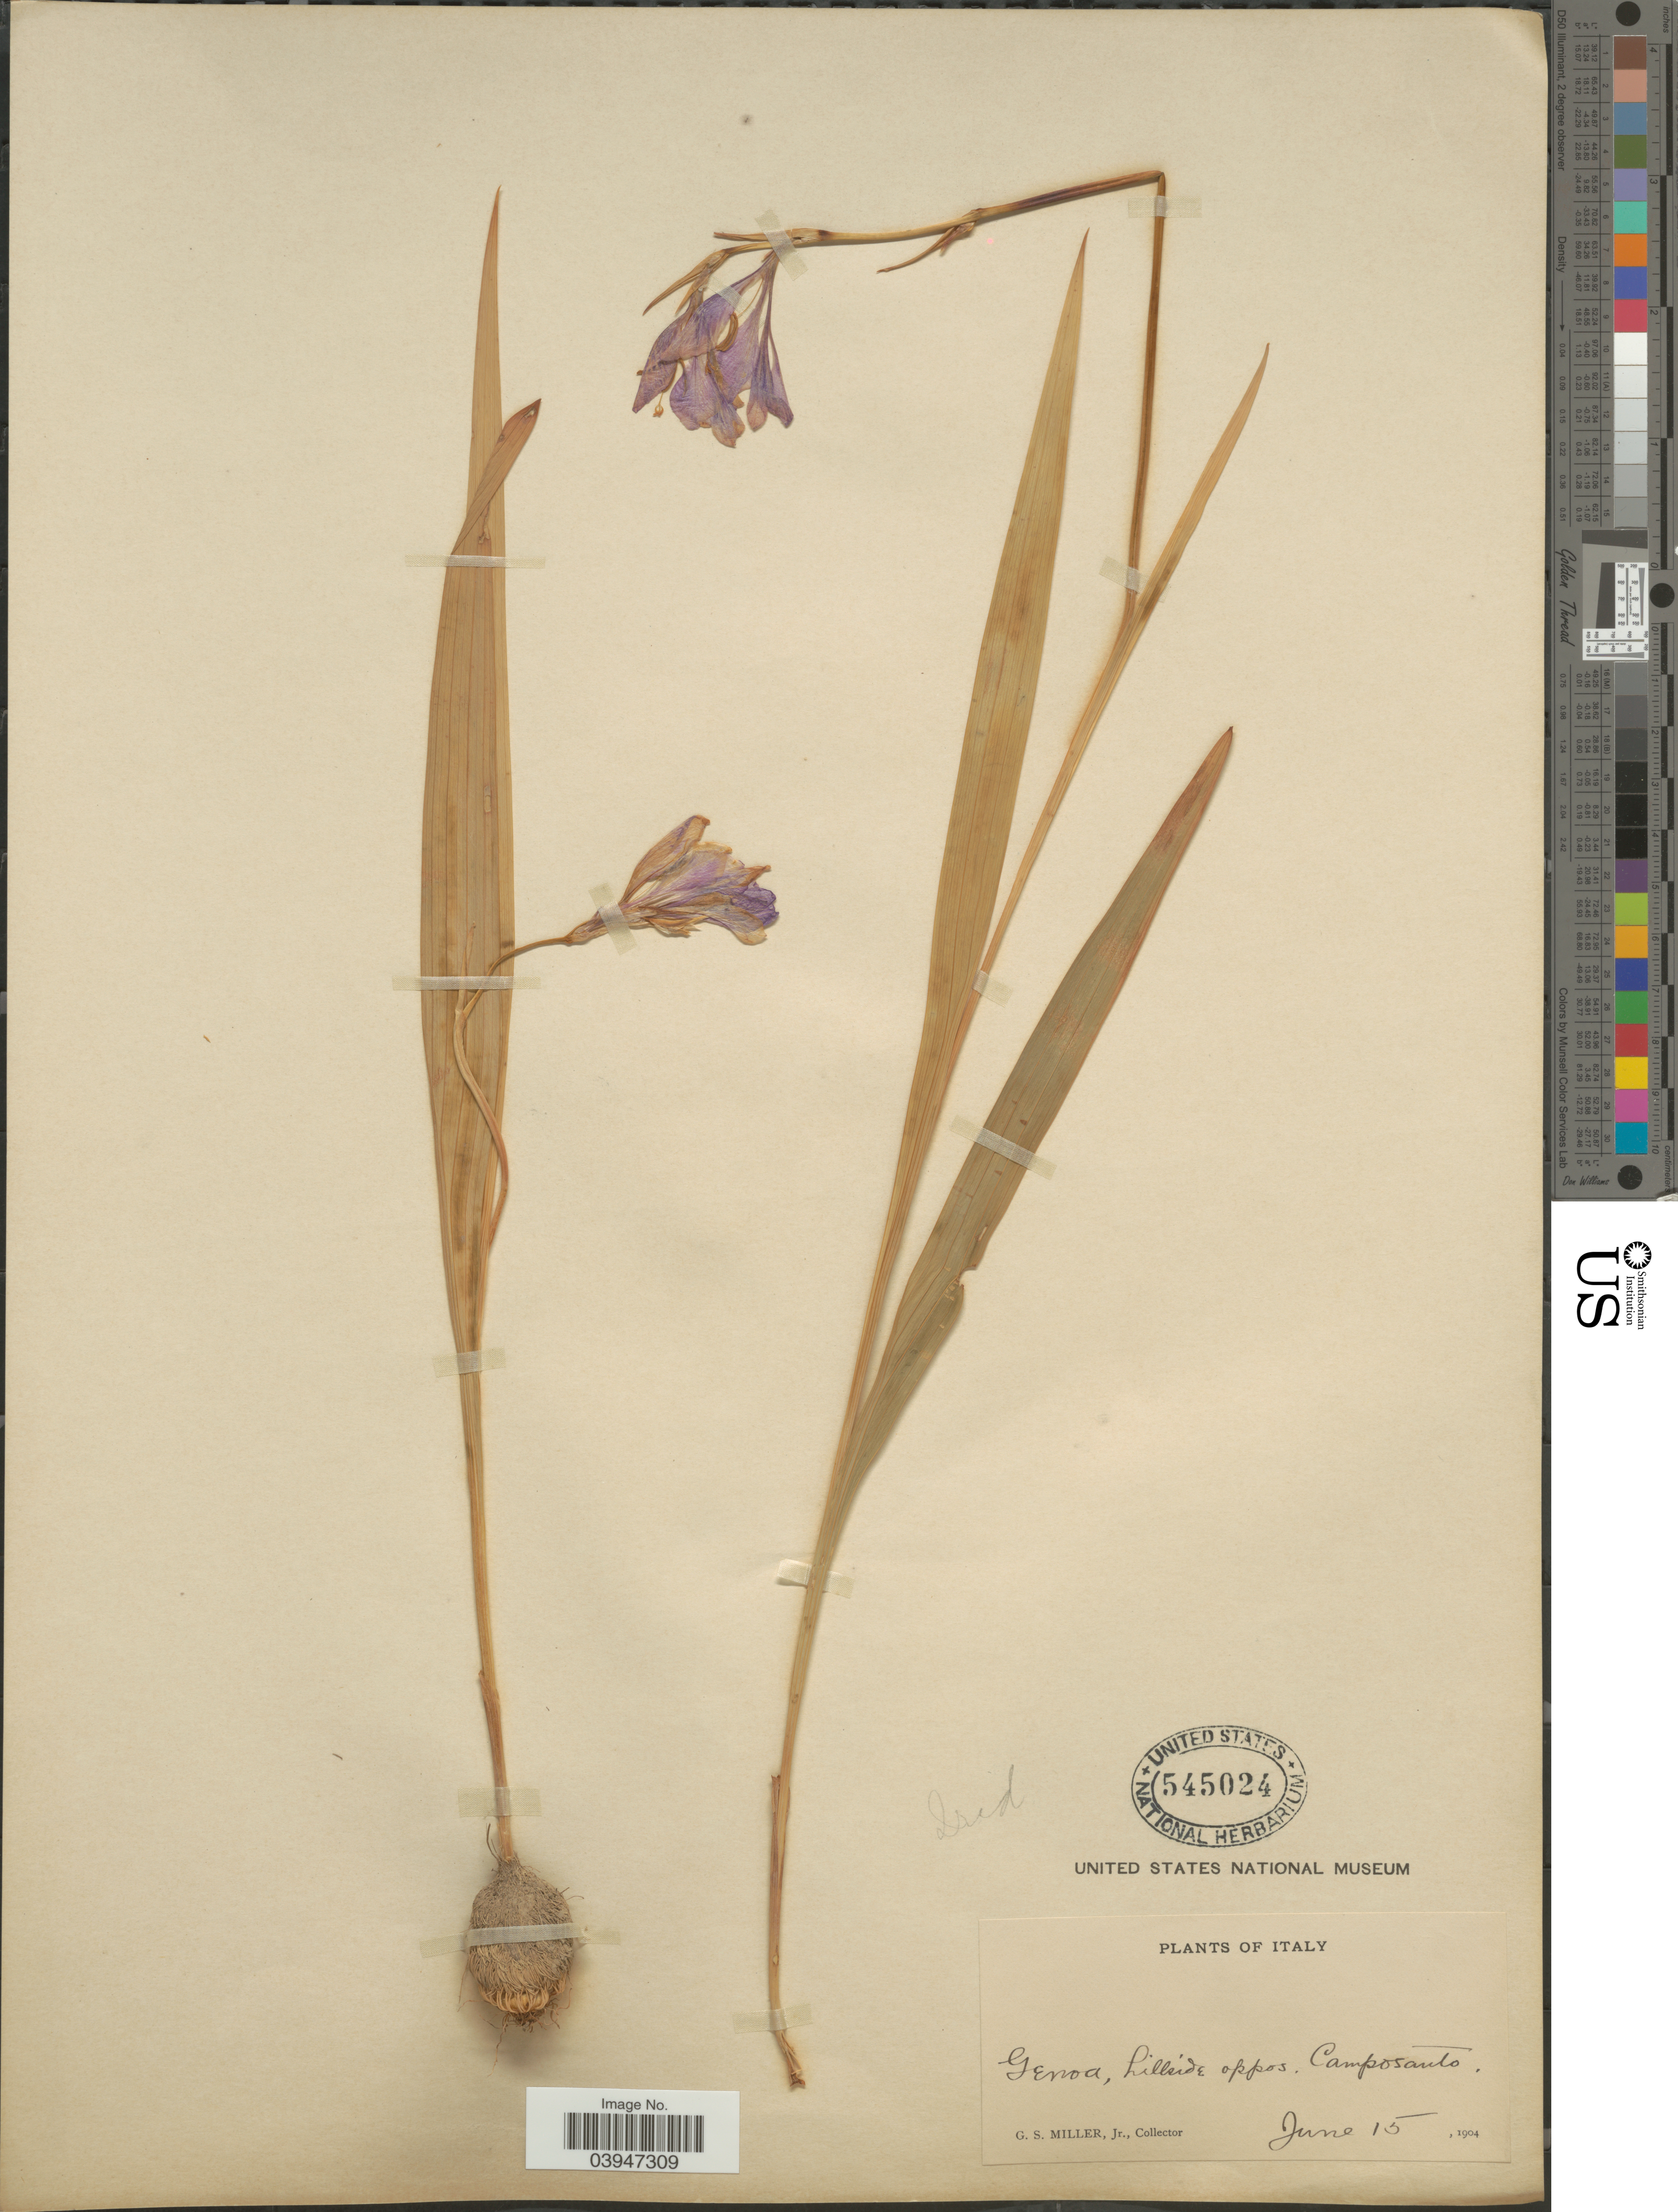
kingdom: Plantae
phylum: Tracheophyta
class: Liliopsida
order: Asparagales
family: Iridaceae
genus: Gladiolus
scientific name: Gladiolus sp.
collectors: G. S. Miller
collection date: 1904-06-15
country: Italy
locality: Genoa, hillside oppos. Camposanto.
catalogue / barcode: US 545024